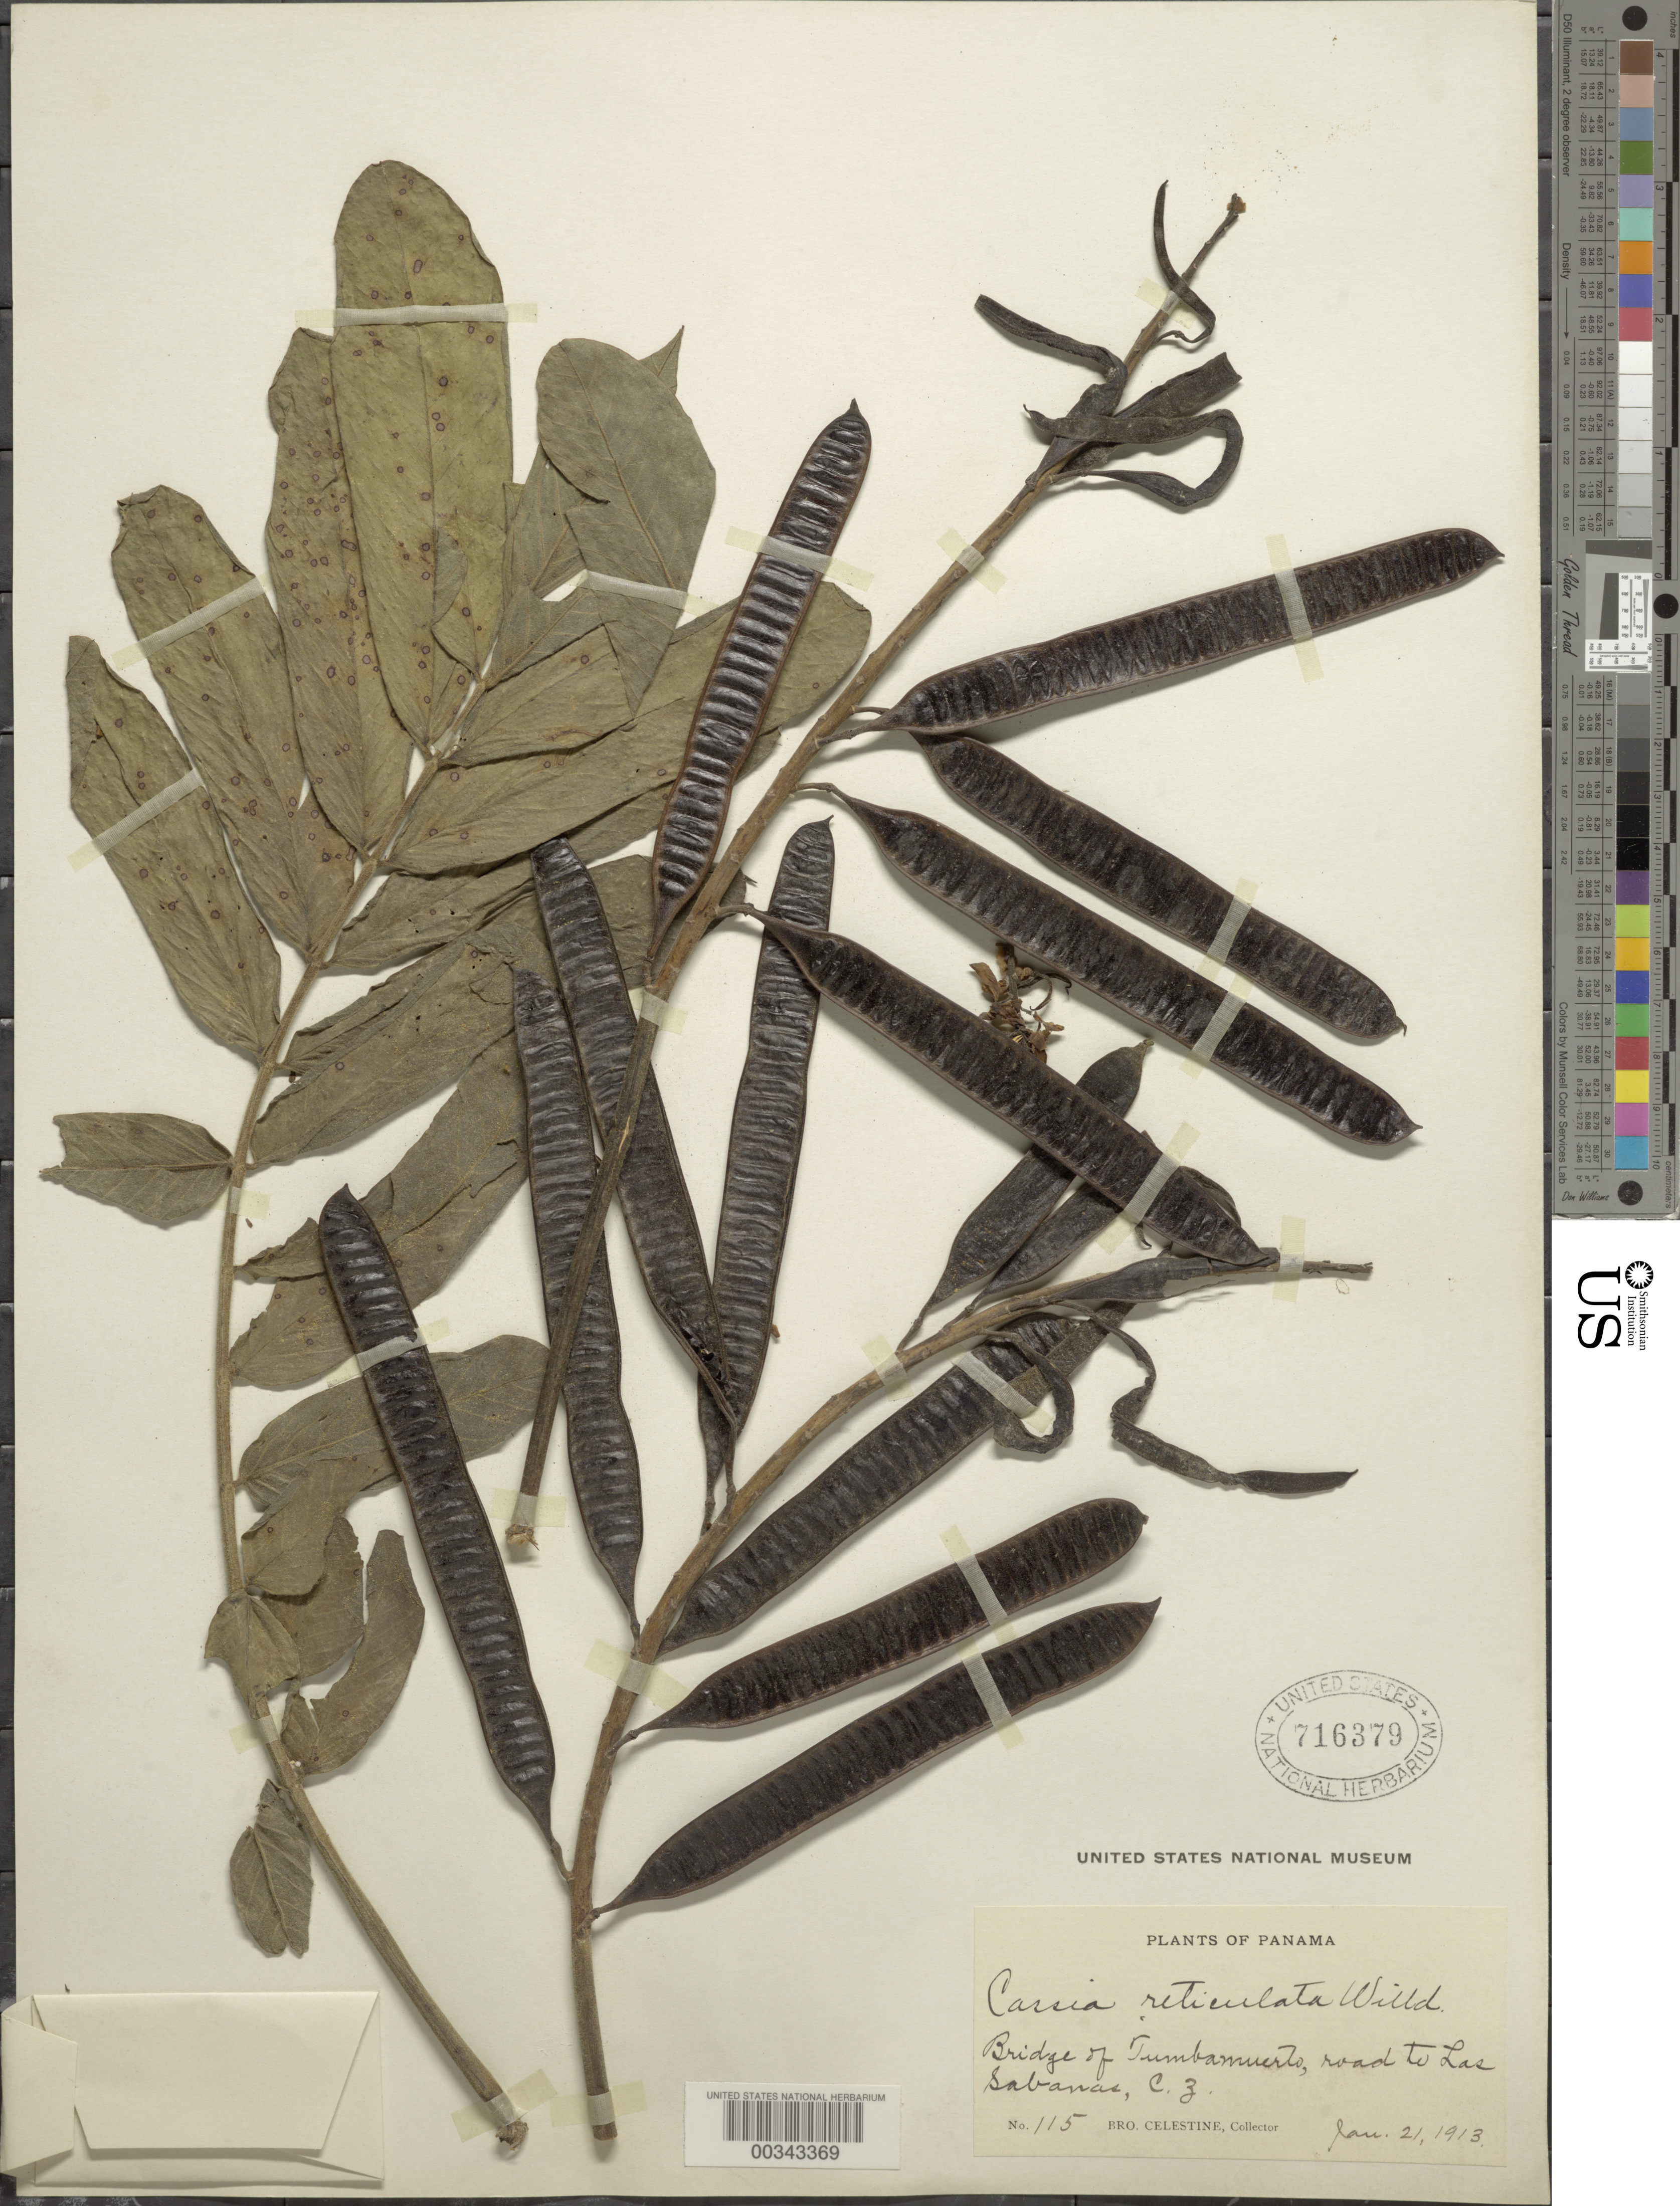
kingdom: Plantae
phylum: Tracheophyta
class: Magnoliopsida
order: Fabales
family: Fabaceae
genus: Senna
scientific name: Senna reticulata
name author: (Willd.) H.S. Irwin & Barneby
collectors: B. Celestine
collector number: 115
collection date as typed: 21 Jan 1913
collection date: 1913-01-21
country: Panama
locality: Bridge of tumbamuerto, road to las Sabanas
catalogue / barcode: US 716379